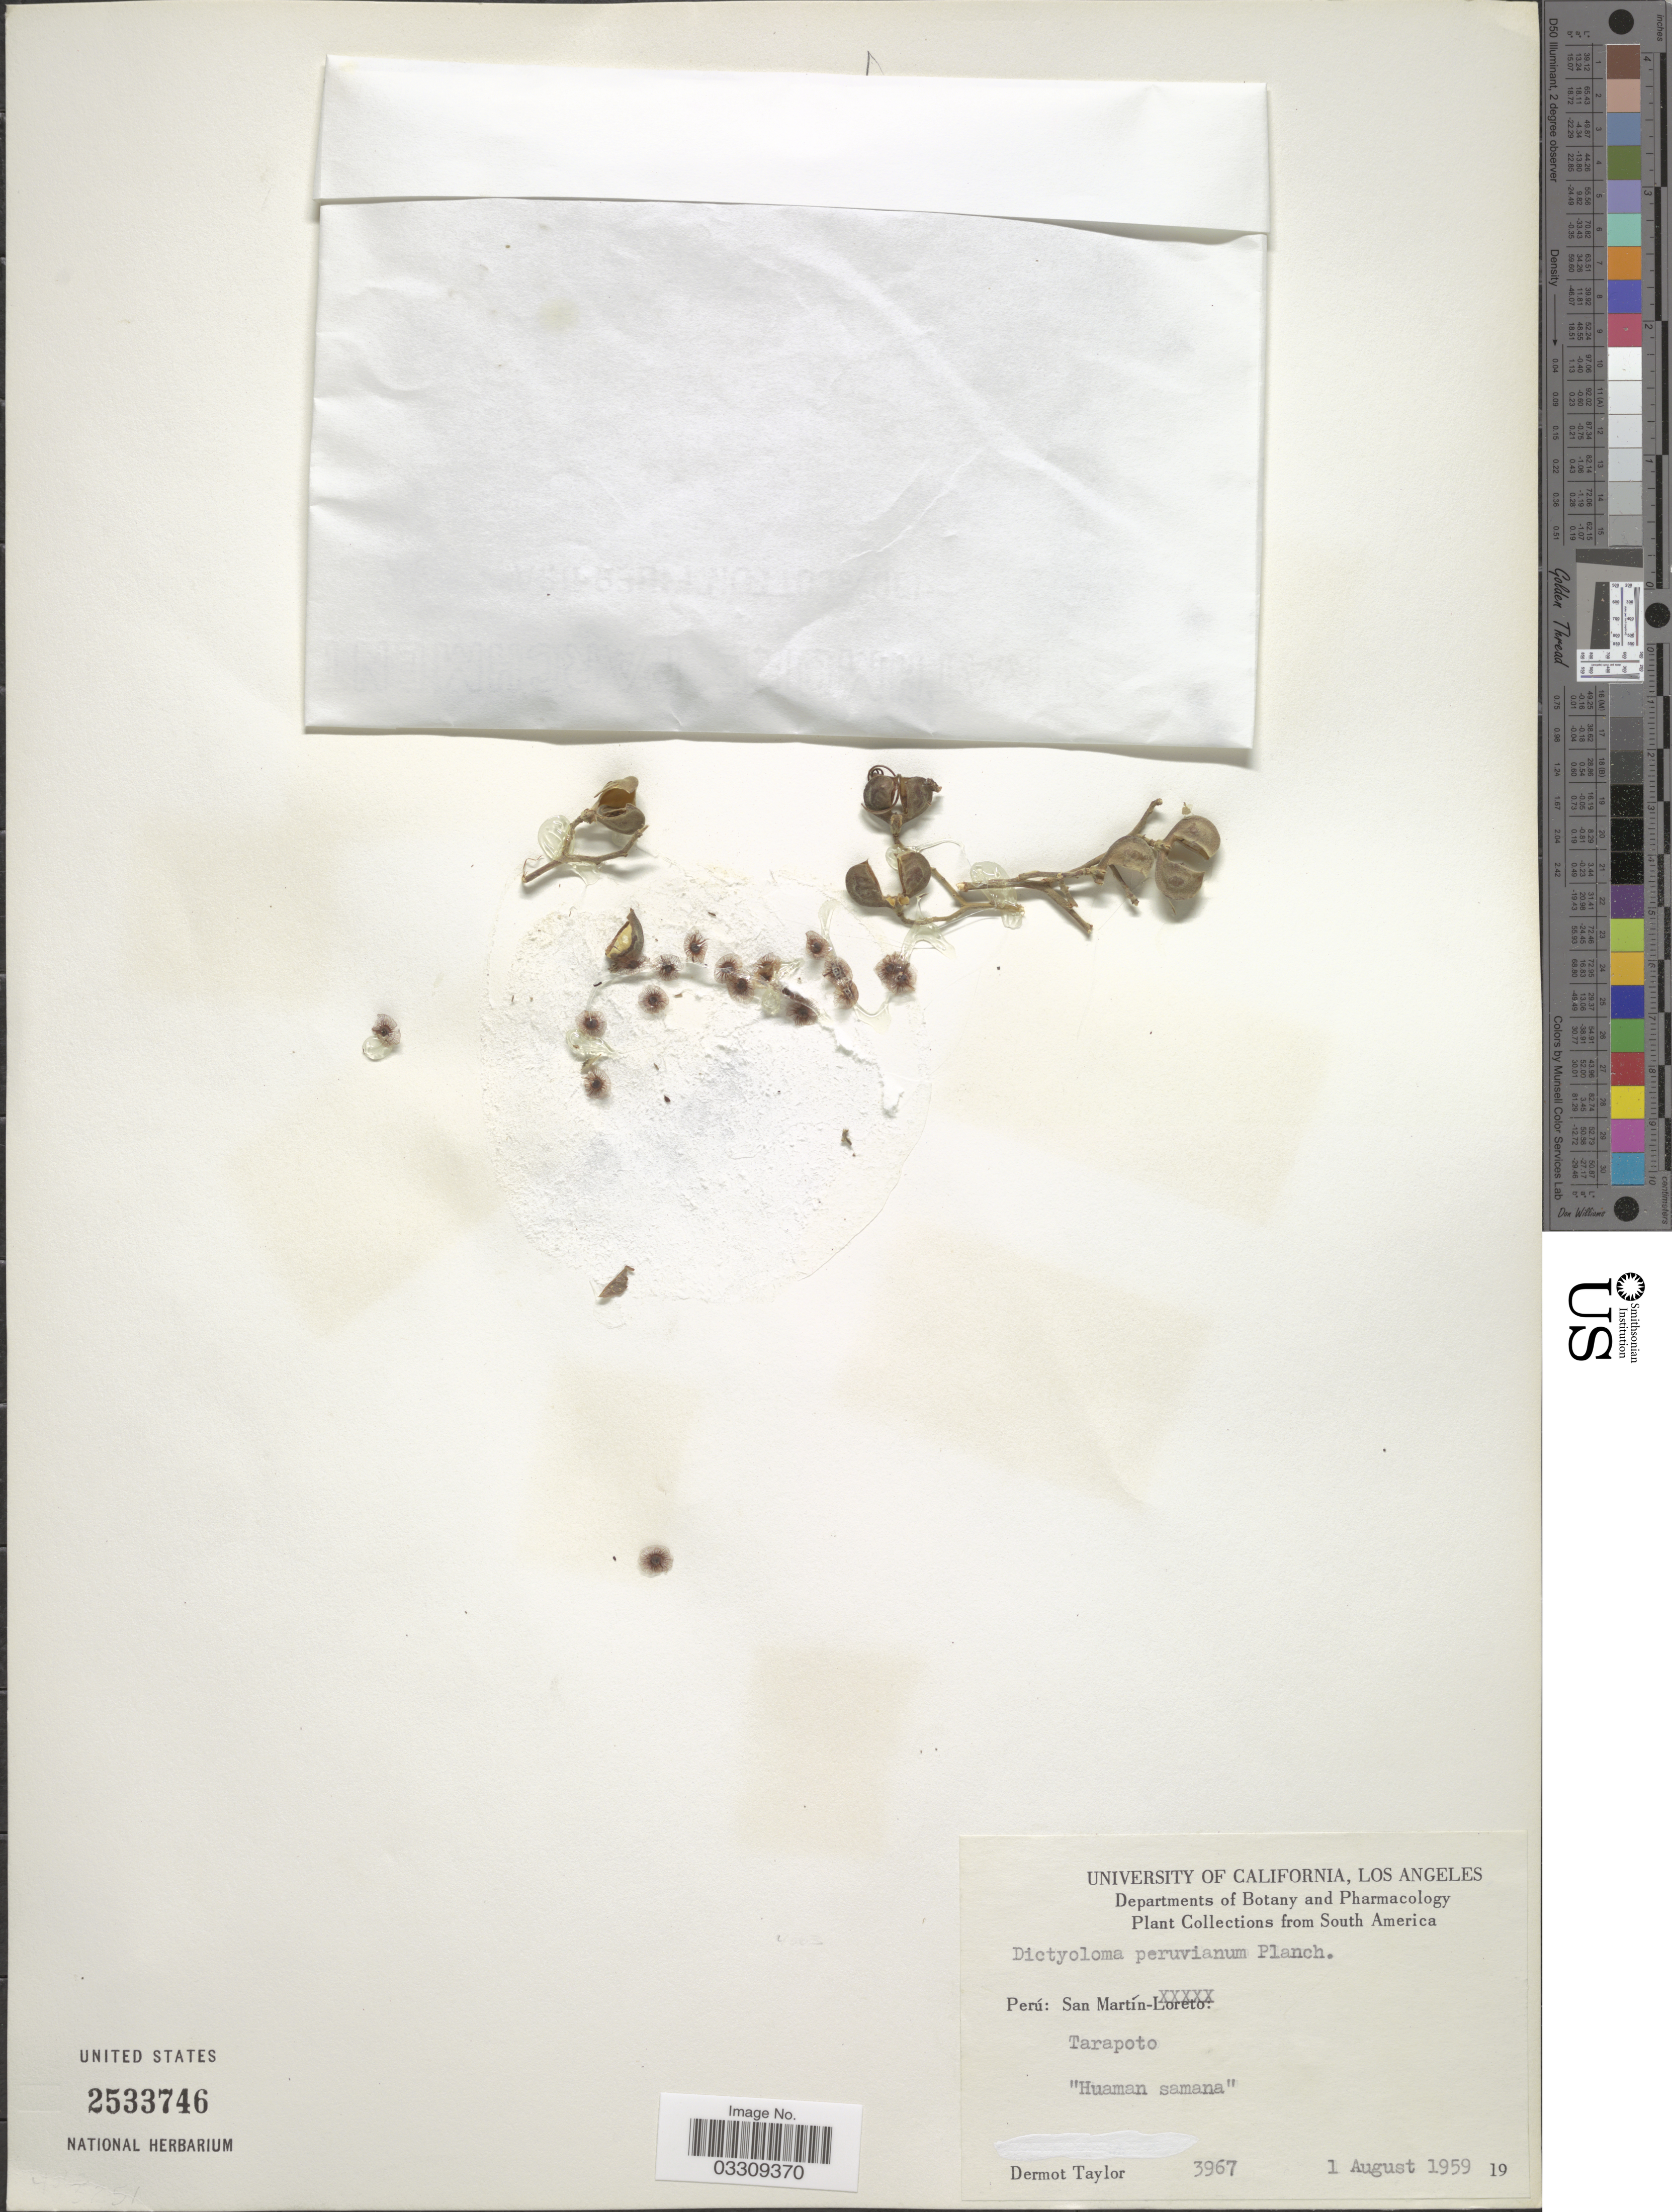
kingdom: Plantae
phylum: Tracheophyta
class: Magnoliopsida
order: Sapindales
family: Rutaceae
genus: Dictyoloma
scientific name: Dictyoloma peruvianum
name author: Planch.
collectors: D. Taylor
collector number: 3967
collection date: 1959-08-01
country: Peru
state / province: San Martín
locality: Tarapoto.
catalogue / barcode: US 2533746